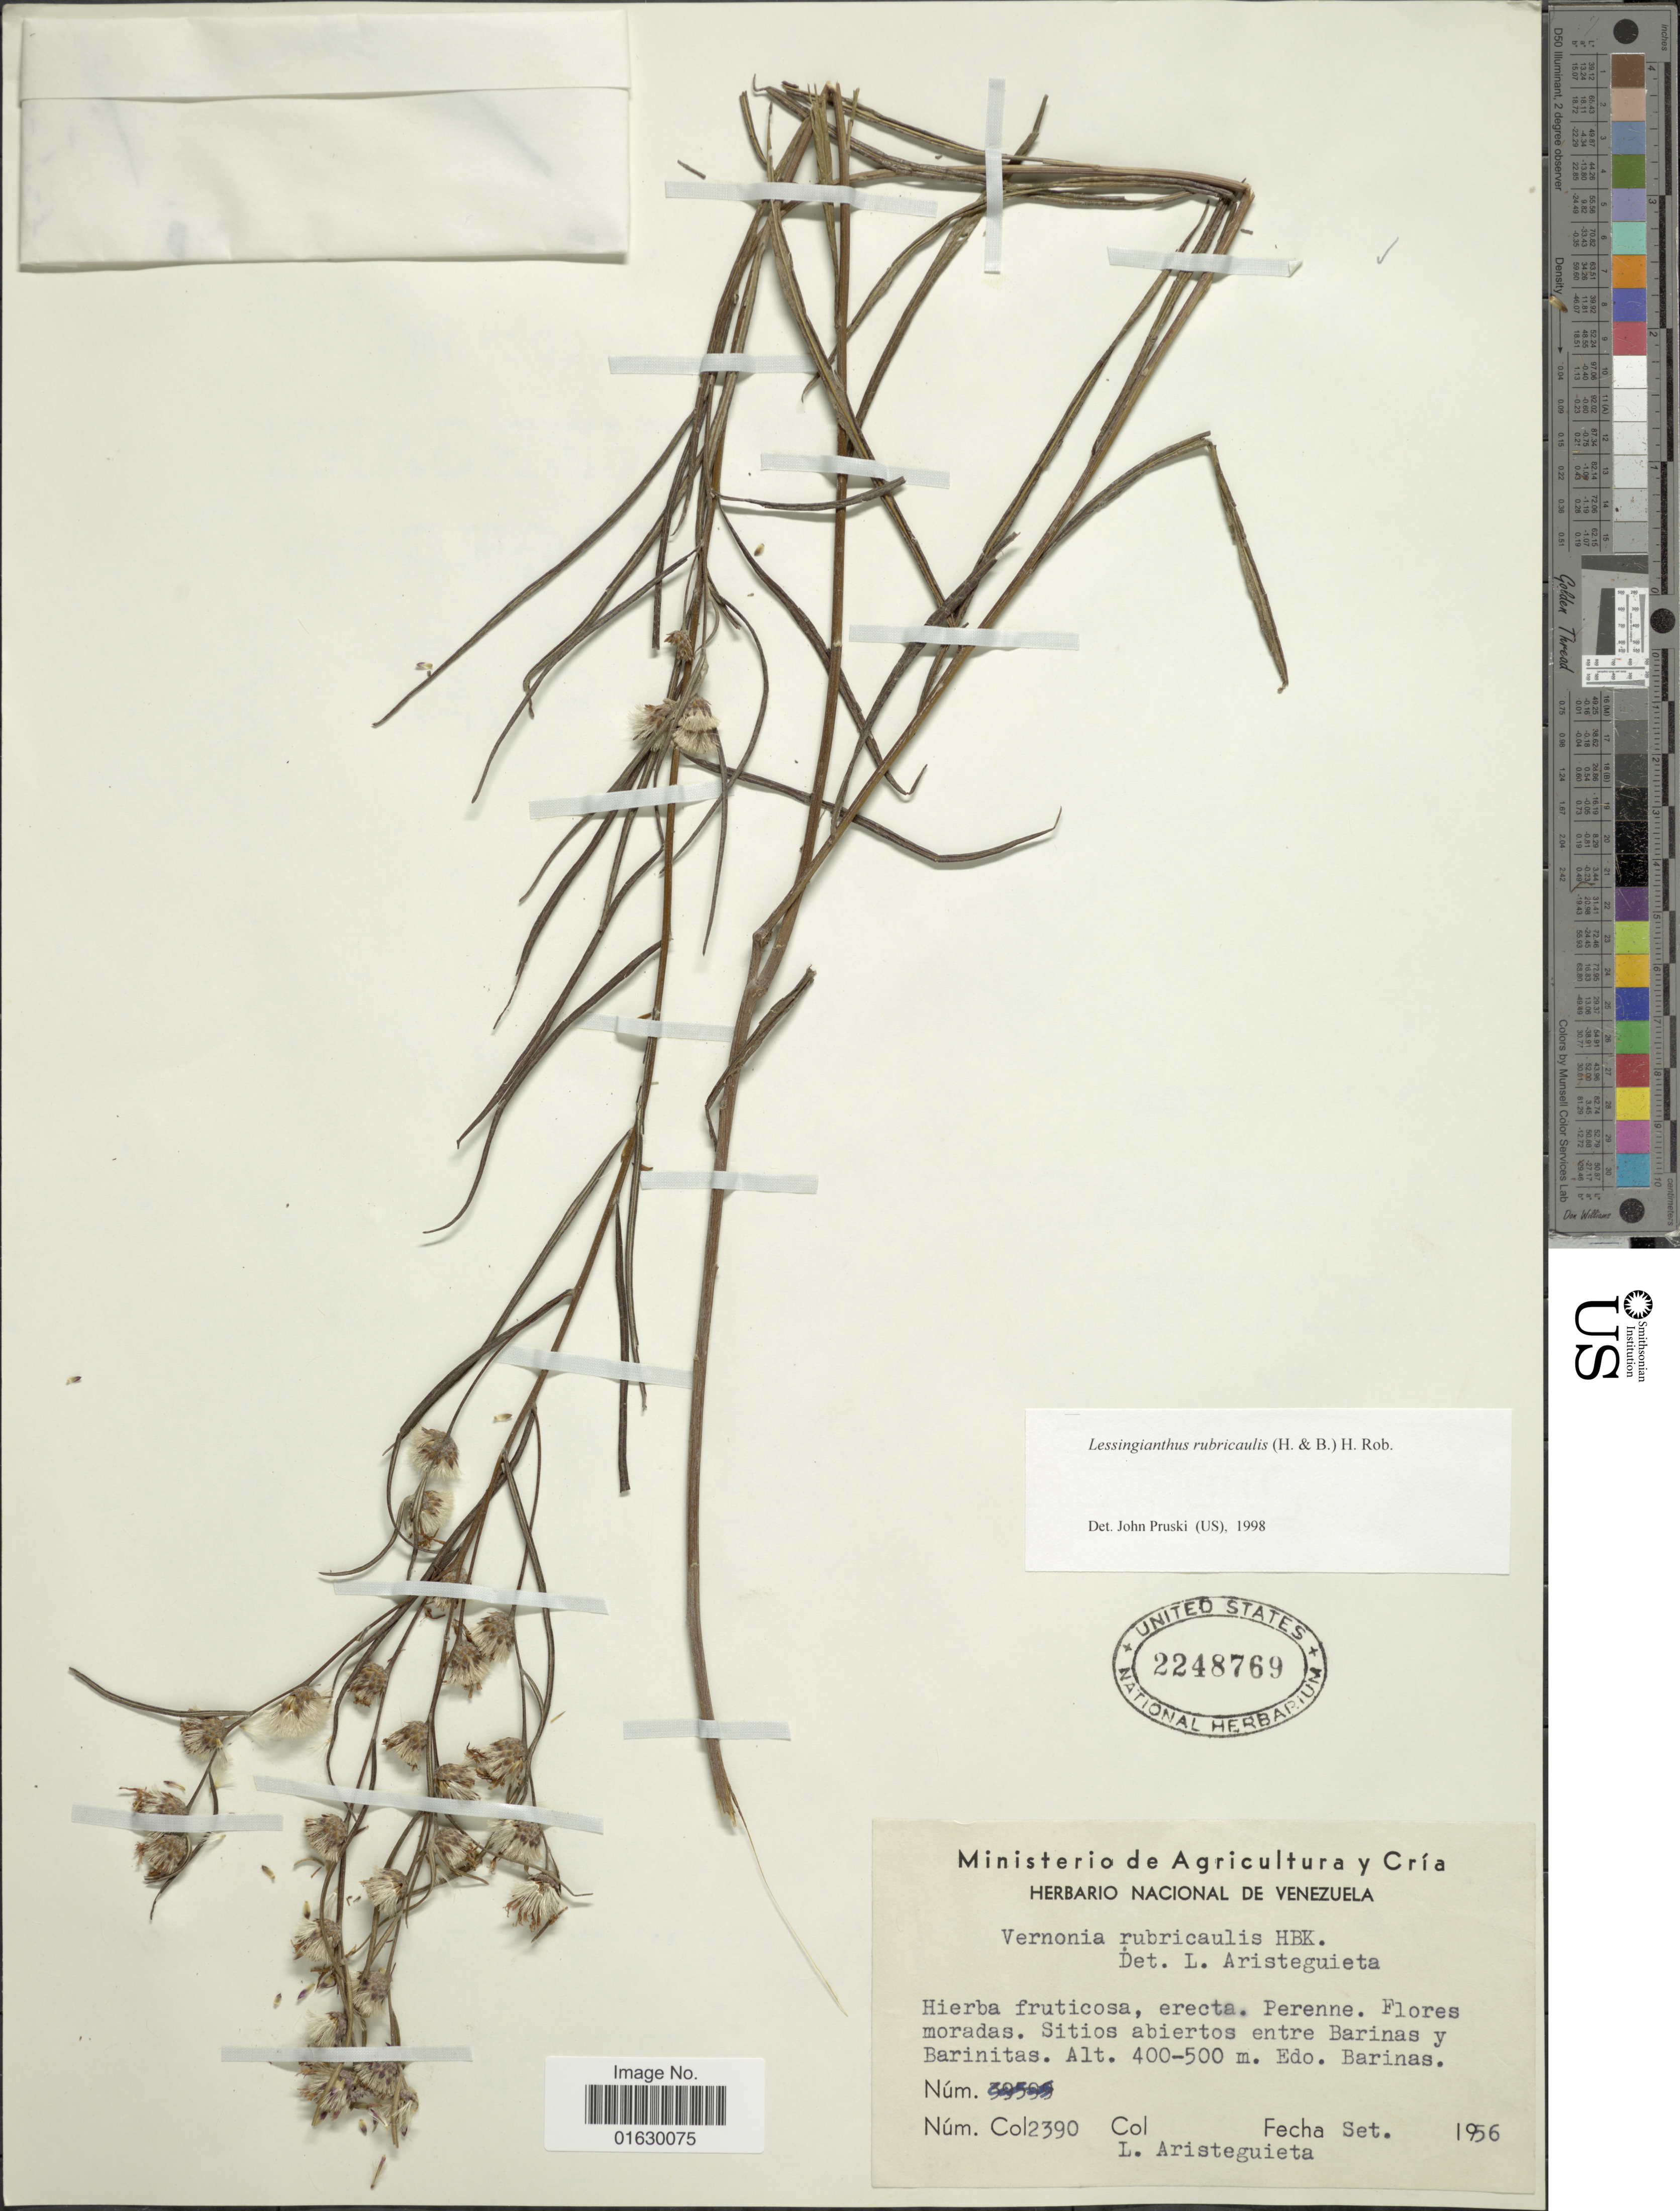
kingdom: Plantae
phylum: Tracheophyta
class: Magnoliopsida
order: Asterales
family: Asteraceae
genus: Lessingianthus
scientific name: Lessingianthus rubricaulis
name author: (Humb. & Bonpl.) H. Rob.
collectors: L. Aristeguieta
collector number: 2390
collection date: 1956-09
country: Venezuela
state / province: Barinas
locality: Entre Barinas y Barinitas, Edo. Barinas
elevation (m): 400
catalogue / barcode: US 2248769